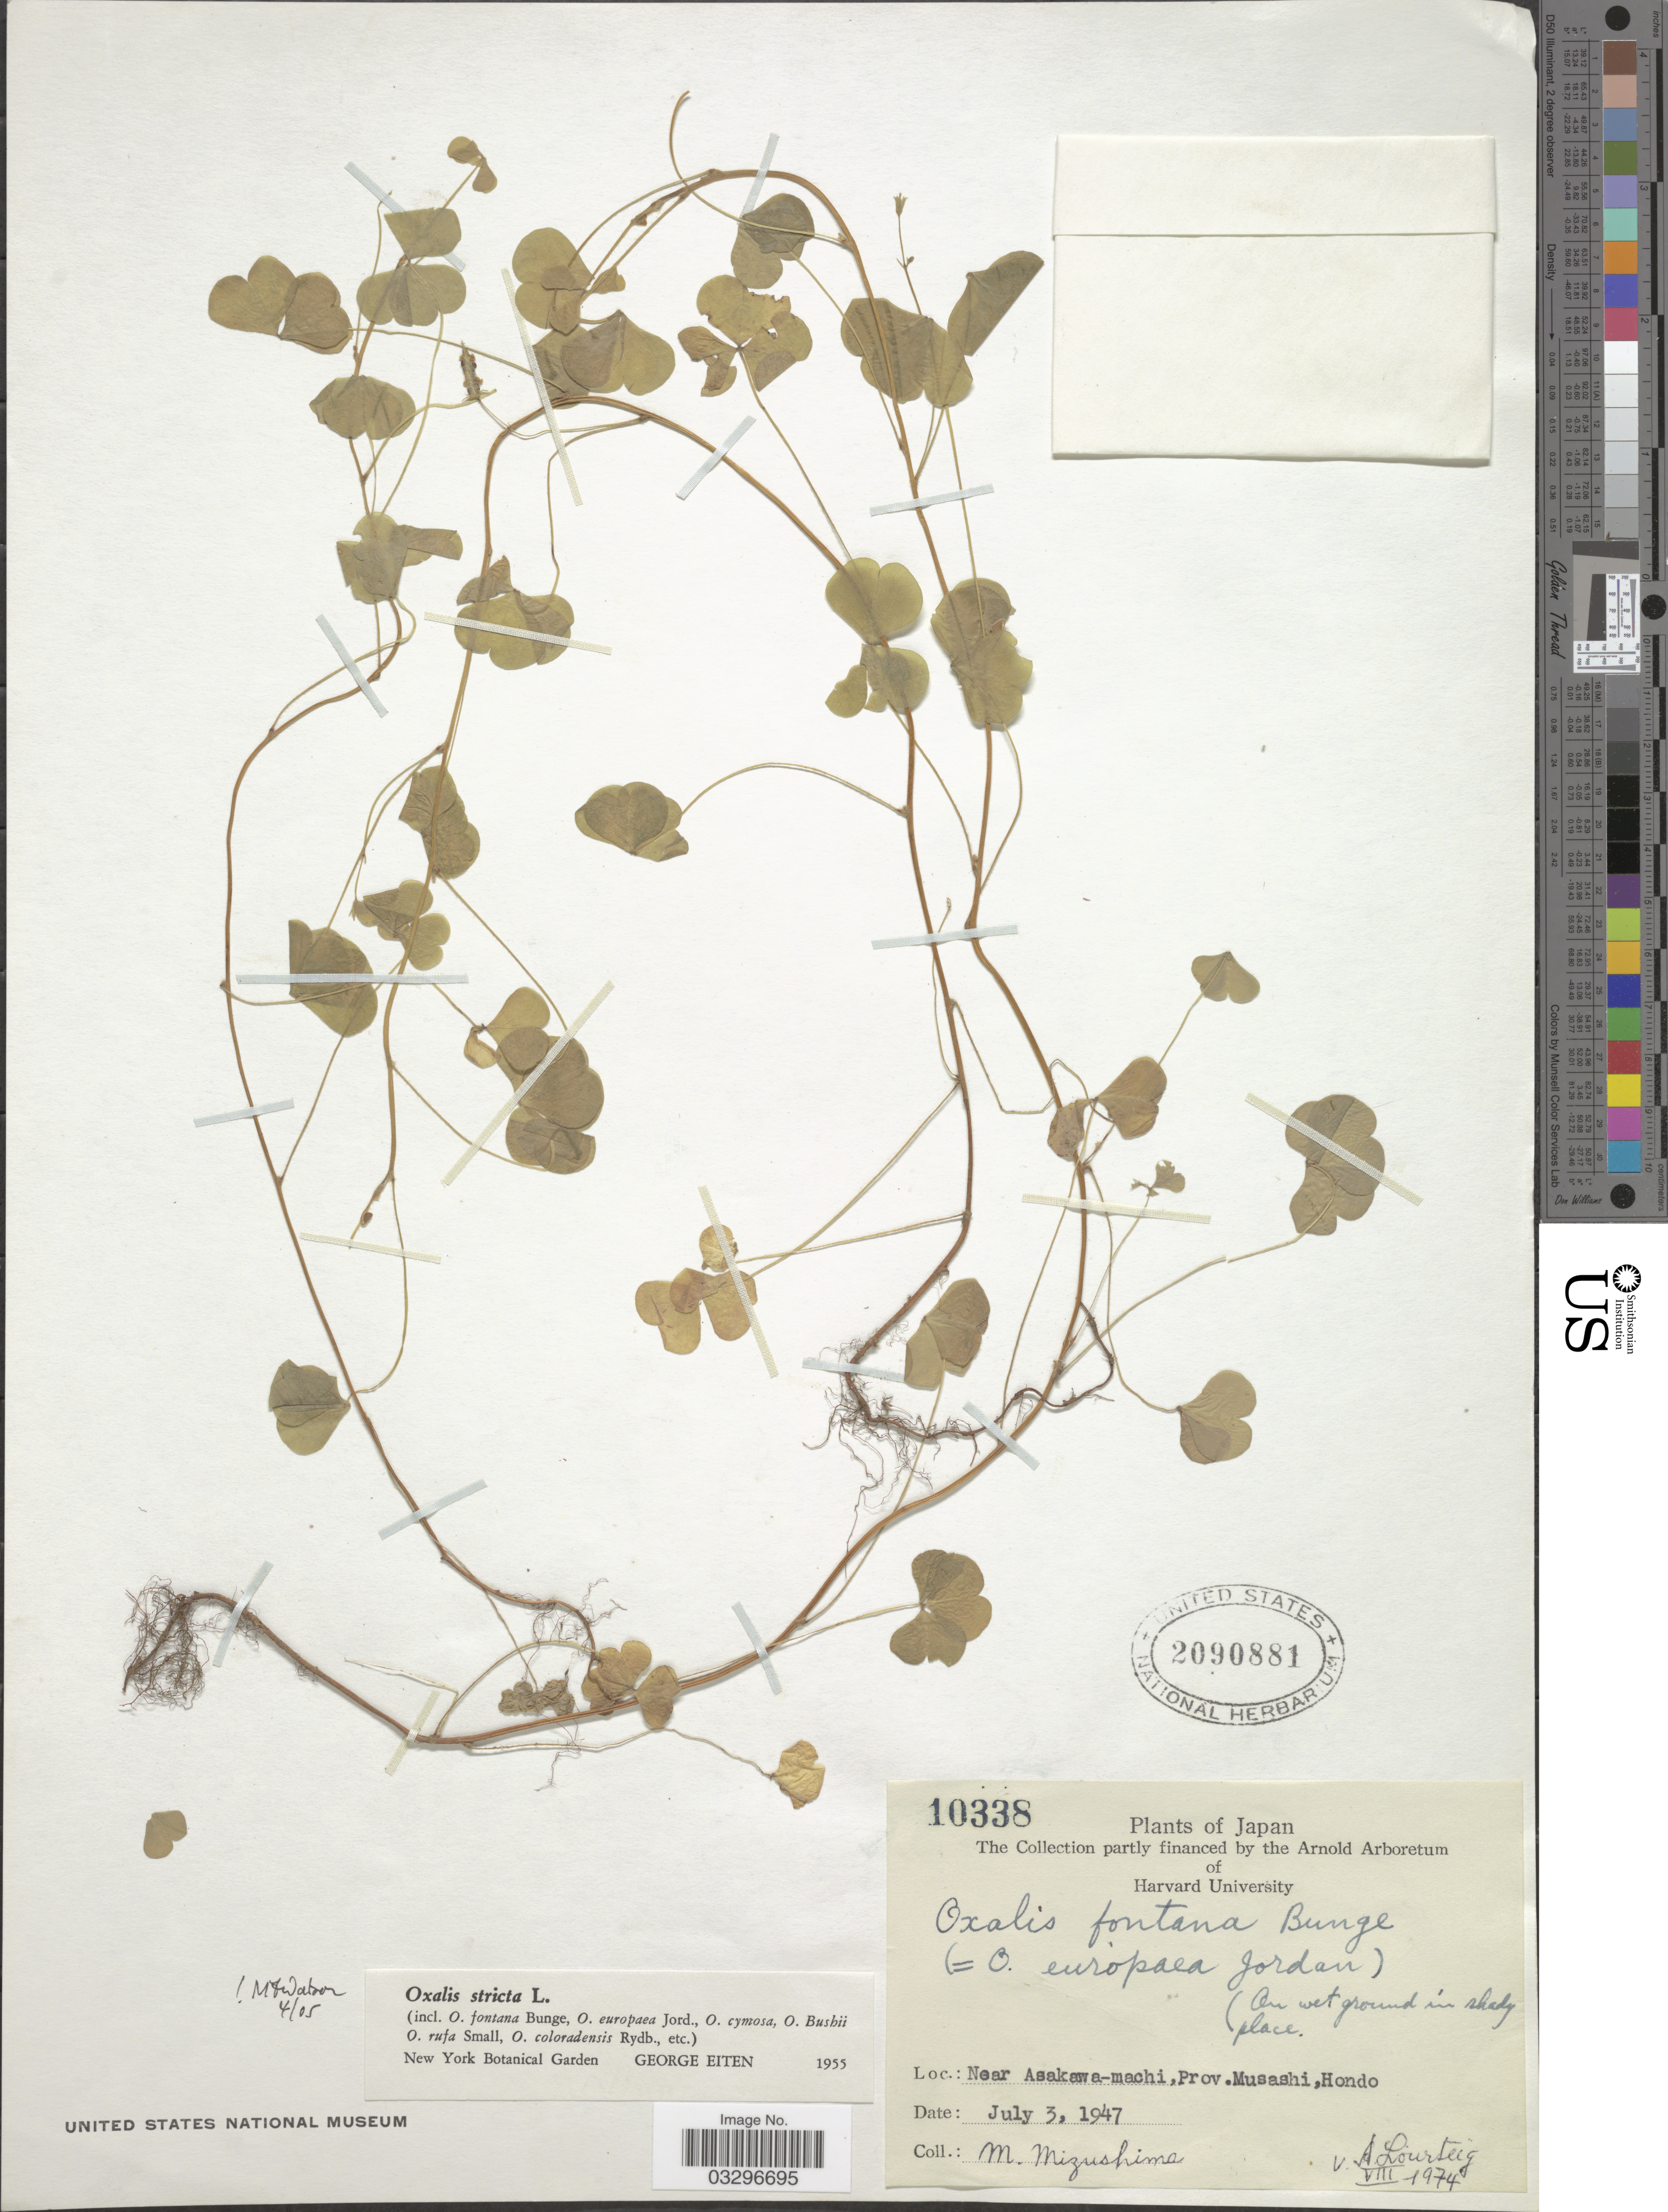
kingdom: Plantae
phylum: Tracheophyta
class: Magnoliopsida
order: Oxalidales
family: Oxalidaceae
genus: Oxalis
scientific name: Oxalis stricta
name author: L.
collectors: M. Mizushima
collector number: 10338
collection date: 1947-07-03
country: Japan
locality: Near Asakawa-machi, Prov. Musashi, Hondo.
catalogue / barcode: US 2090881